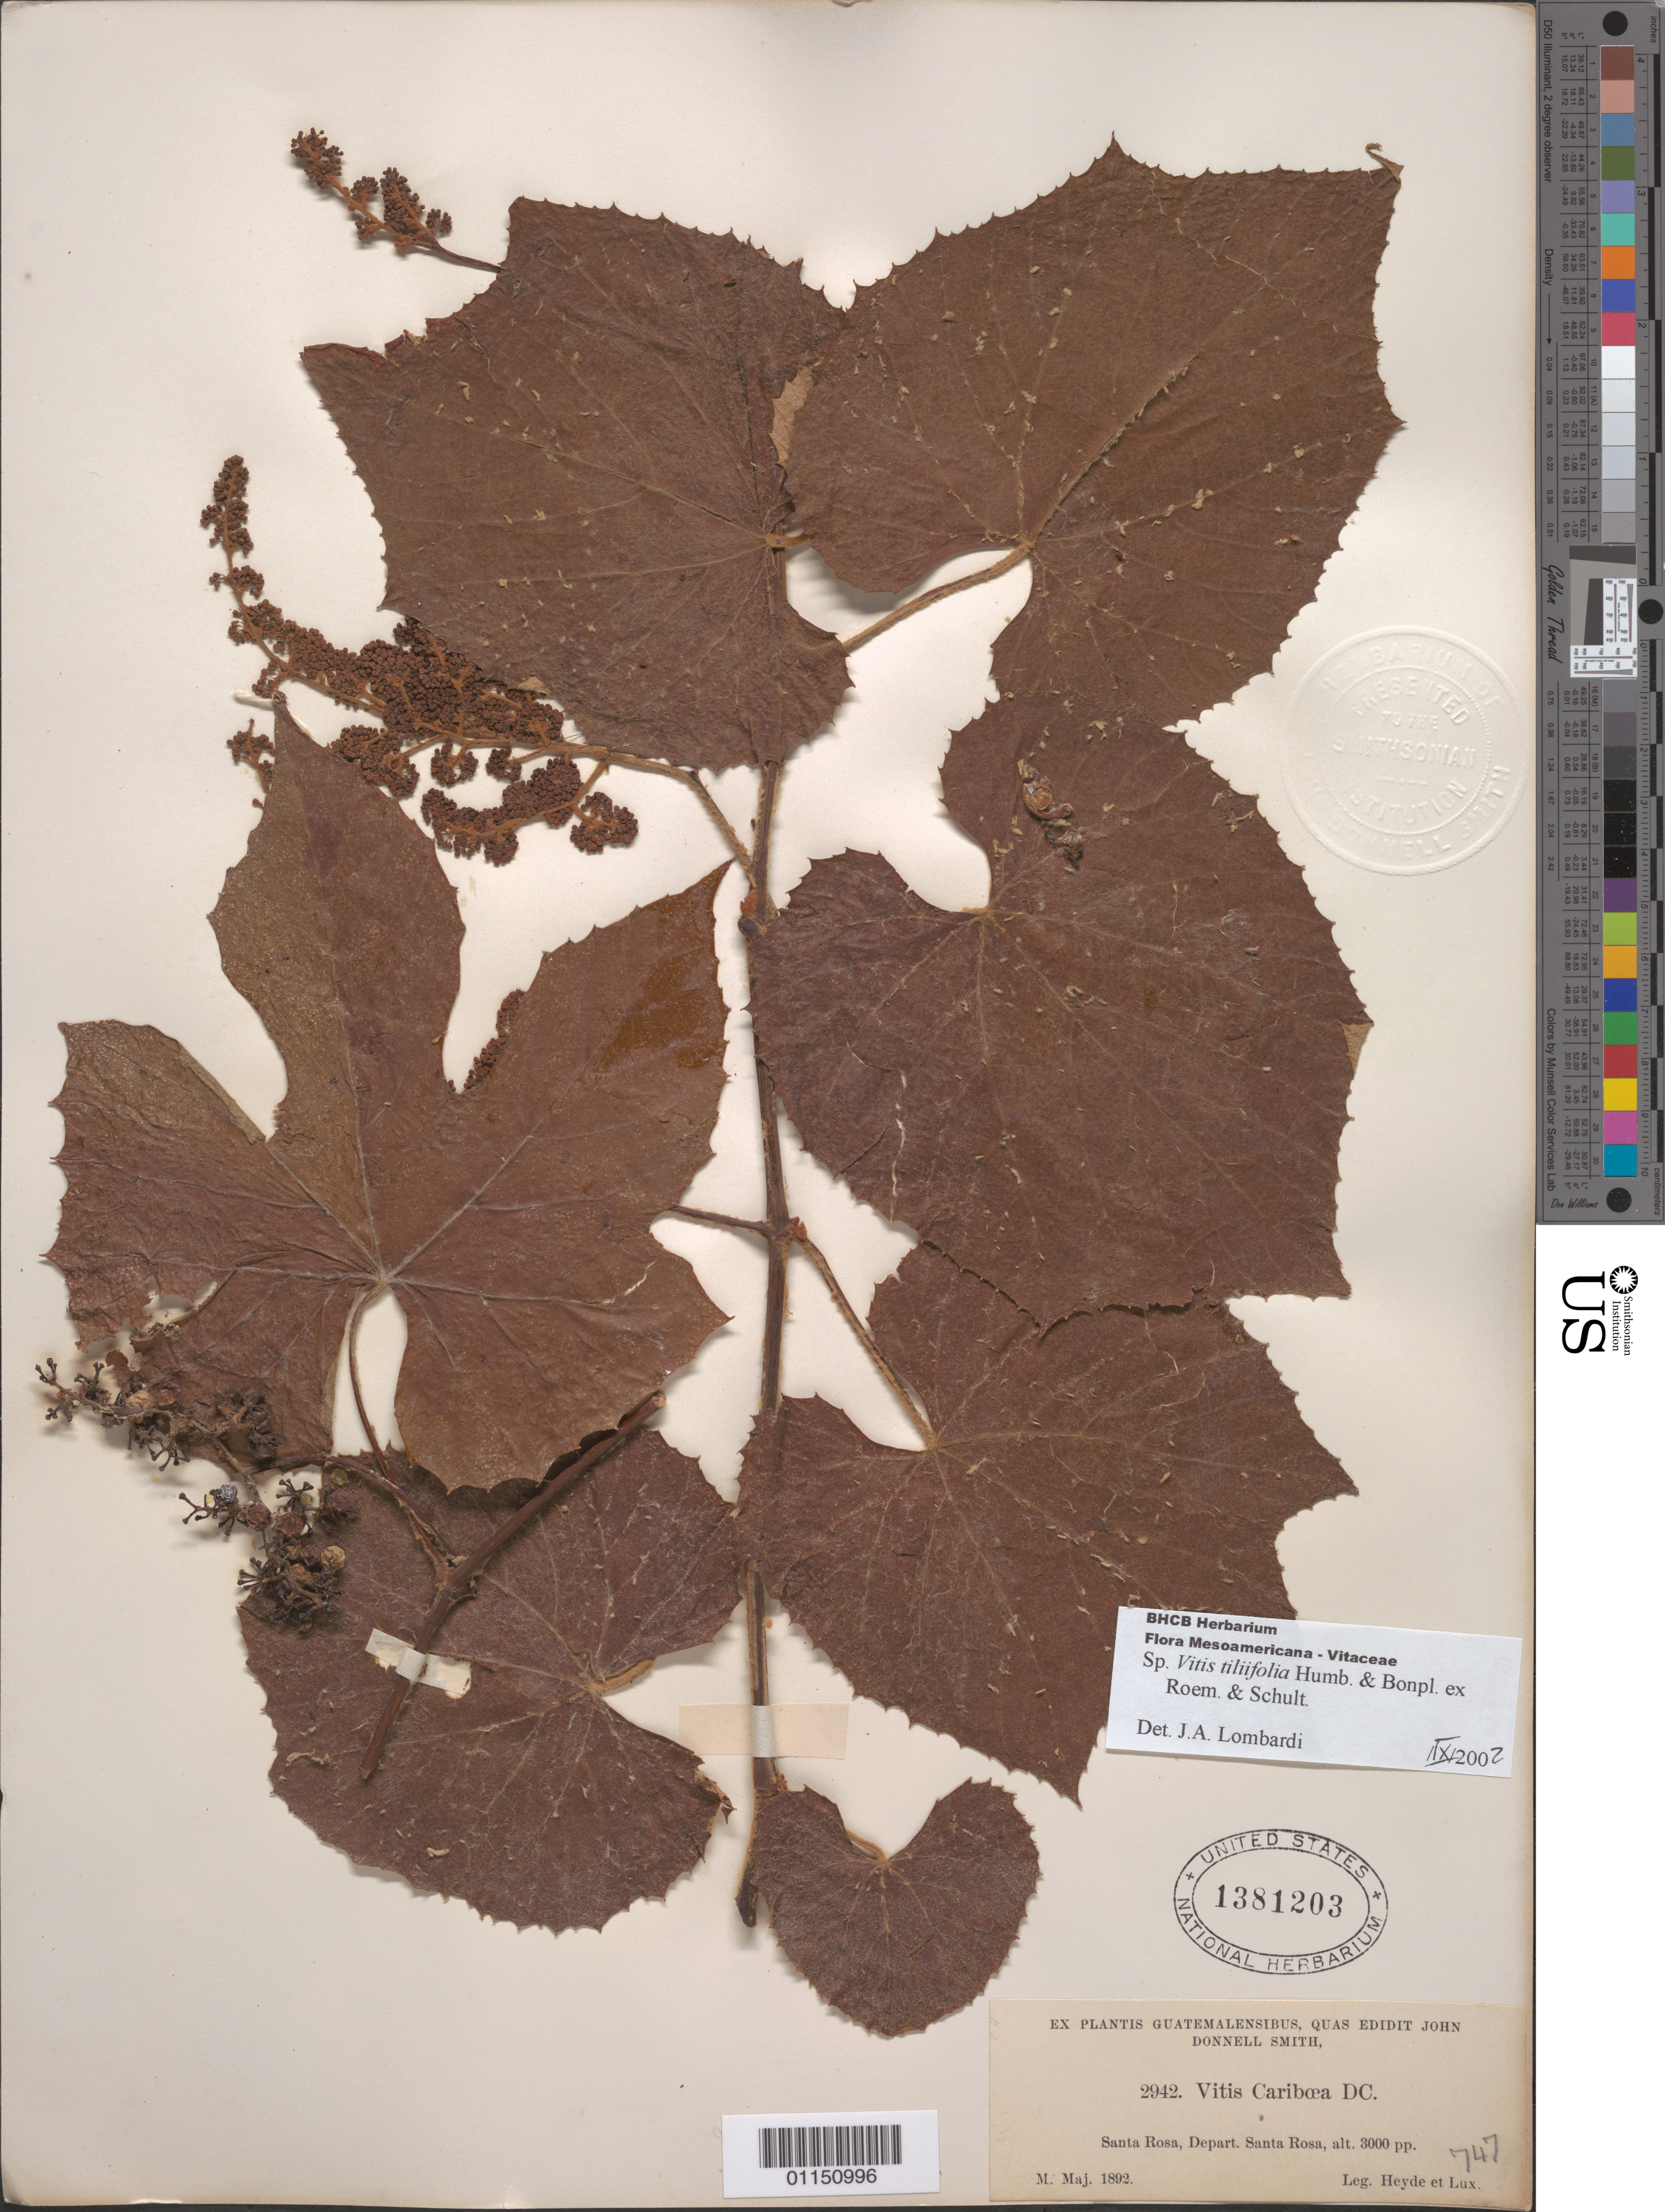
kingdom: Plantae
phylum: Tracheophyta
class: Magnoliopsida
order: Vitales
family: Vitaceae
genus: Vitis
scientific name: Vitis tiliaefolia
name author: Willd.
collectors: E. T. Heyde & E. Lux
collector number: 2942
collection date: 1892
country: Guatemala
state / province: Santa Rosa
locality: Santa Rosa.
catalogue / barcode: US 1381203